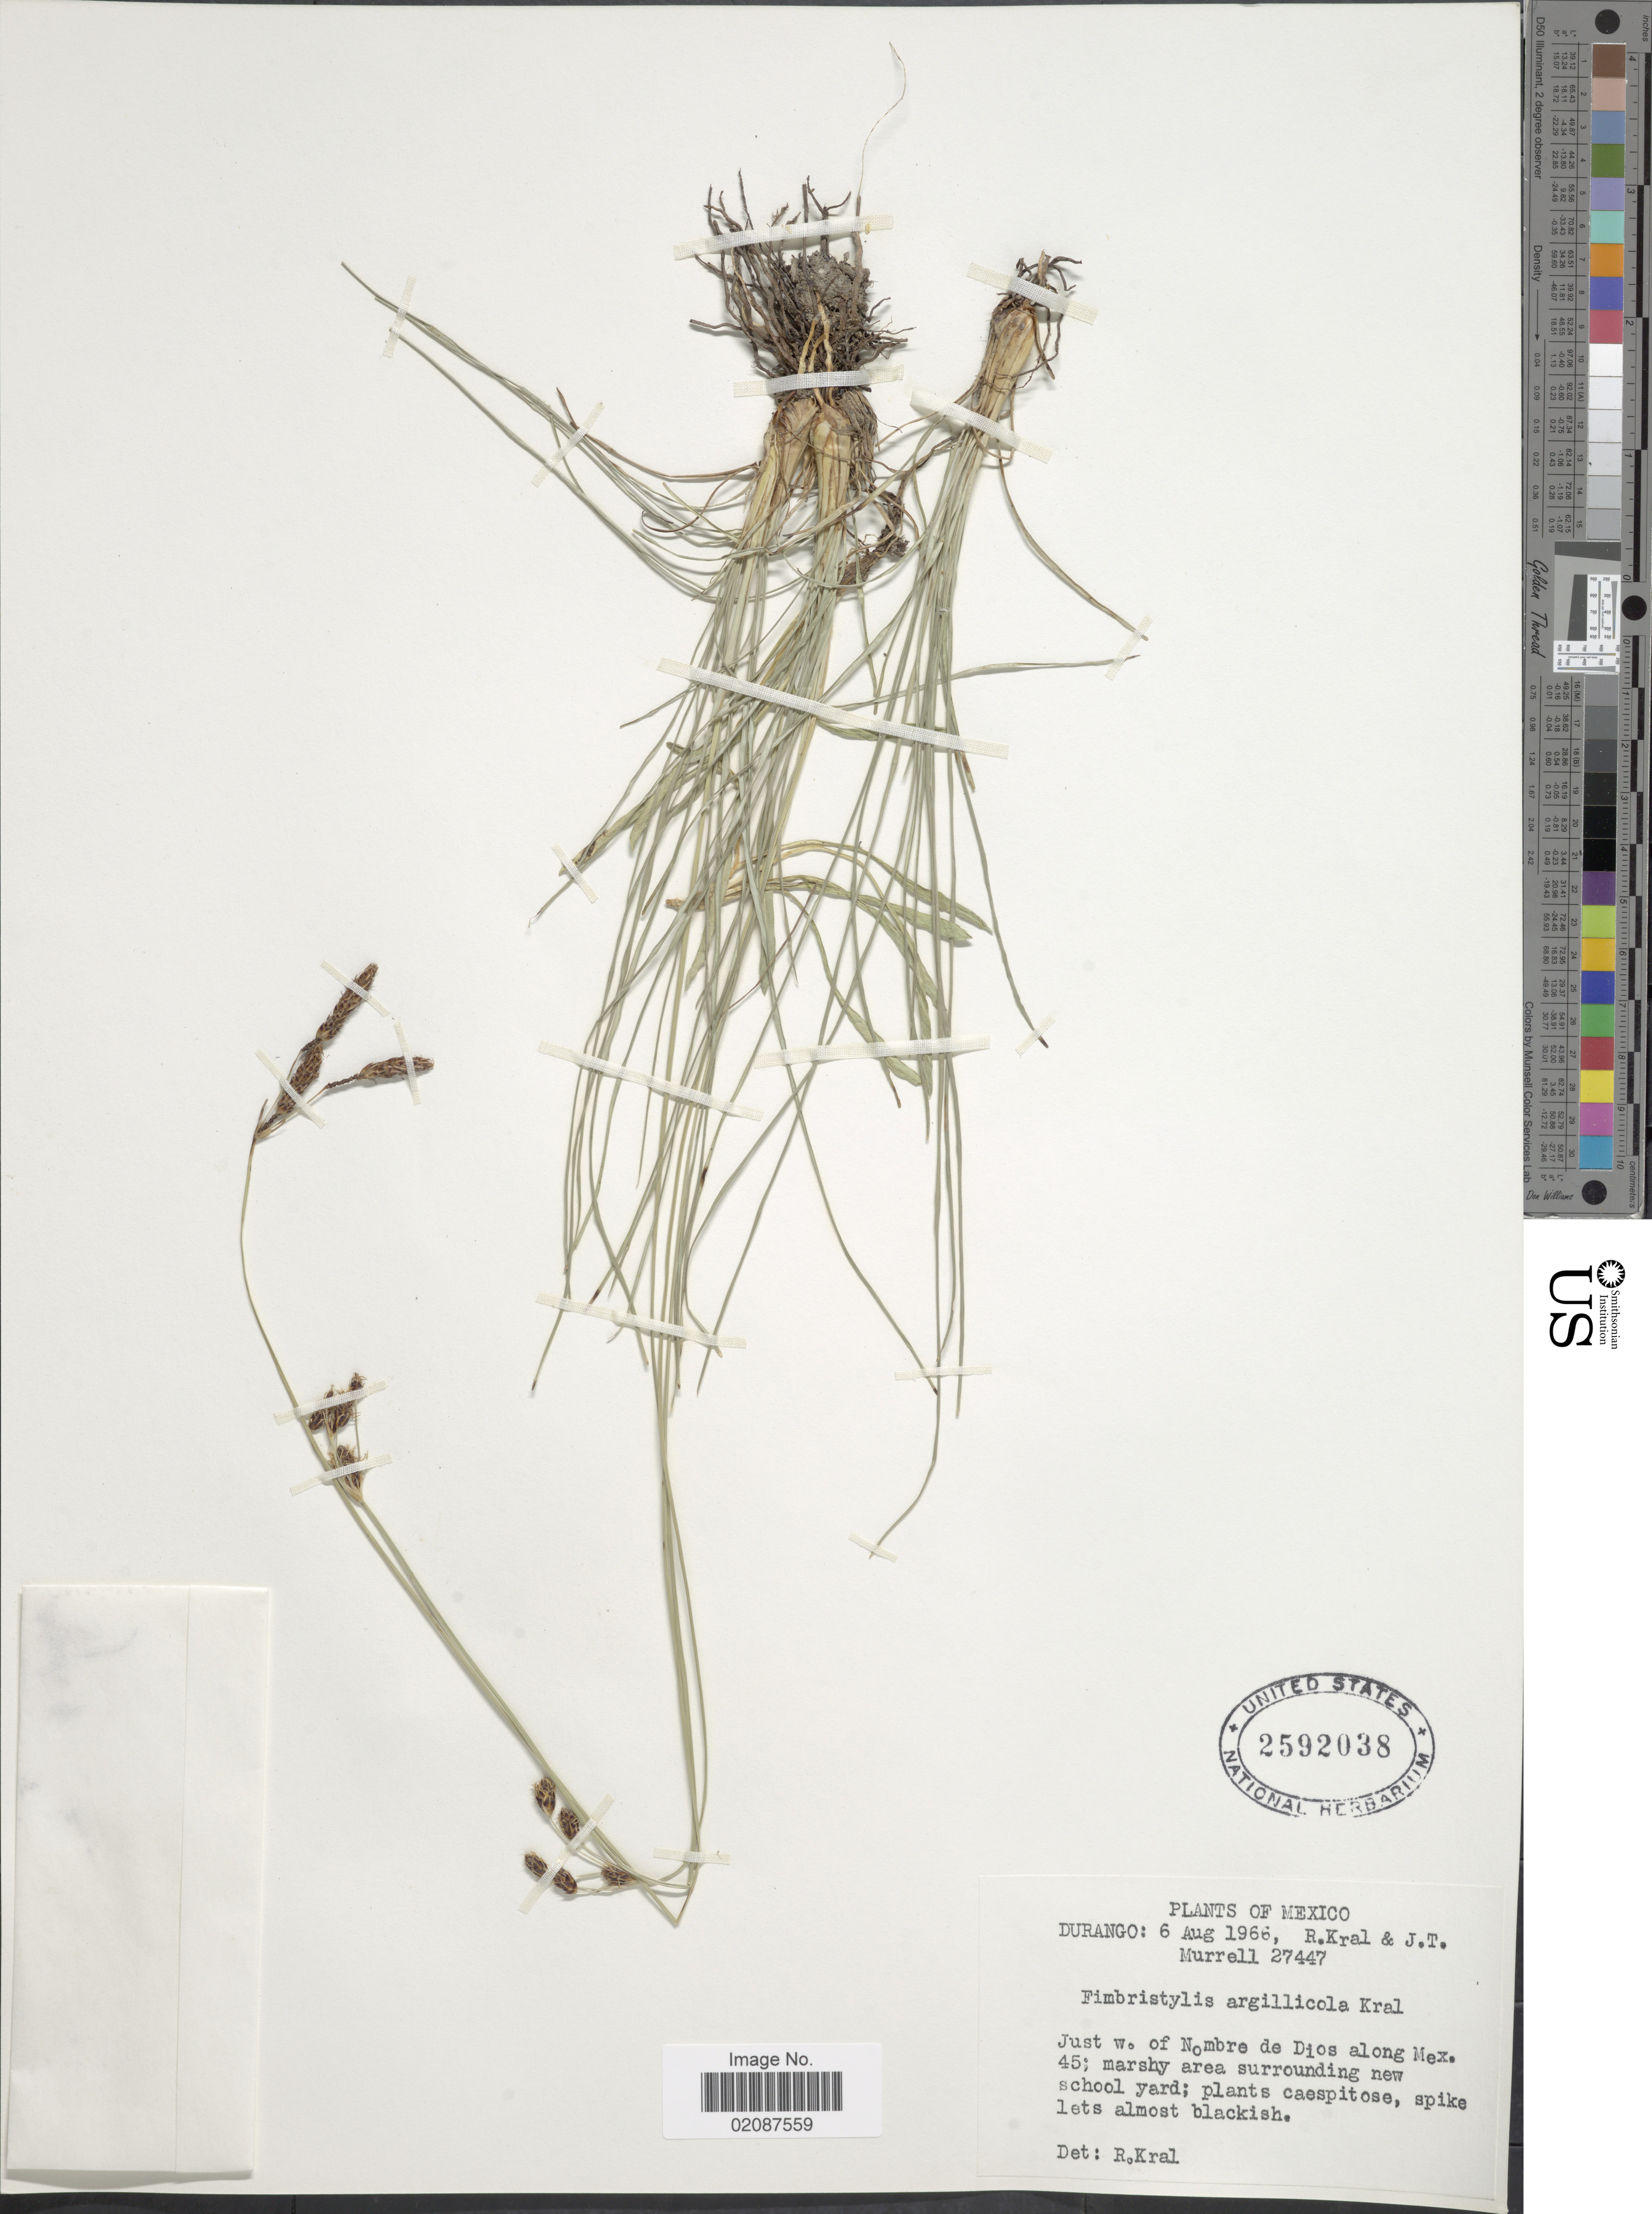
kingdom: Plantae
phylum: Tracheophyta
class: Liliopsida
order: Poales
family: Cyperaceae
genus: Fimbristylis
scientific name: Fimbristylis argillicola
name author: Kral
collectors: R. Kral & J. Murrell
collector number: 27447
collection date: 1966-08-06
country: Mexico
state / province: Durango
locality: Durango, Just w. of Nombre de Dios along Mex. 45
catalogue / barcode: US 2592038